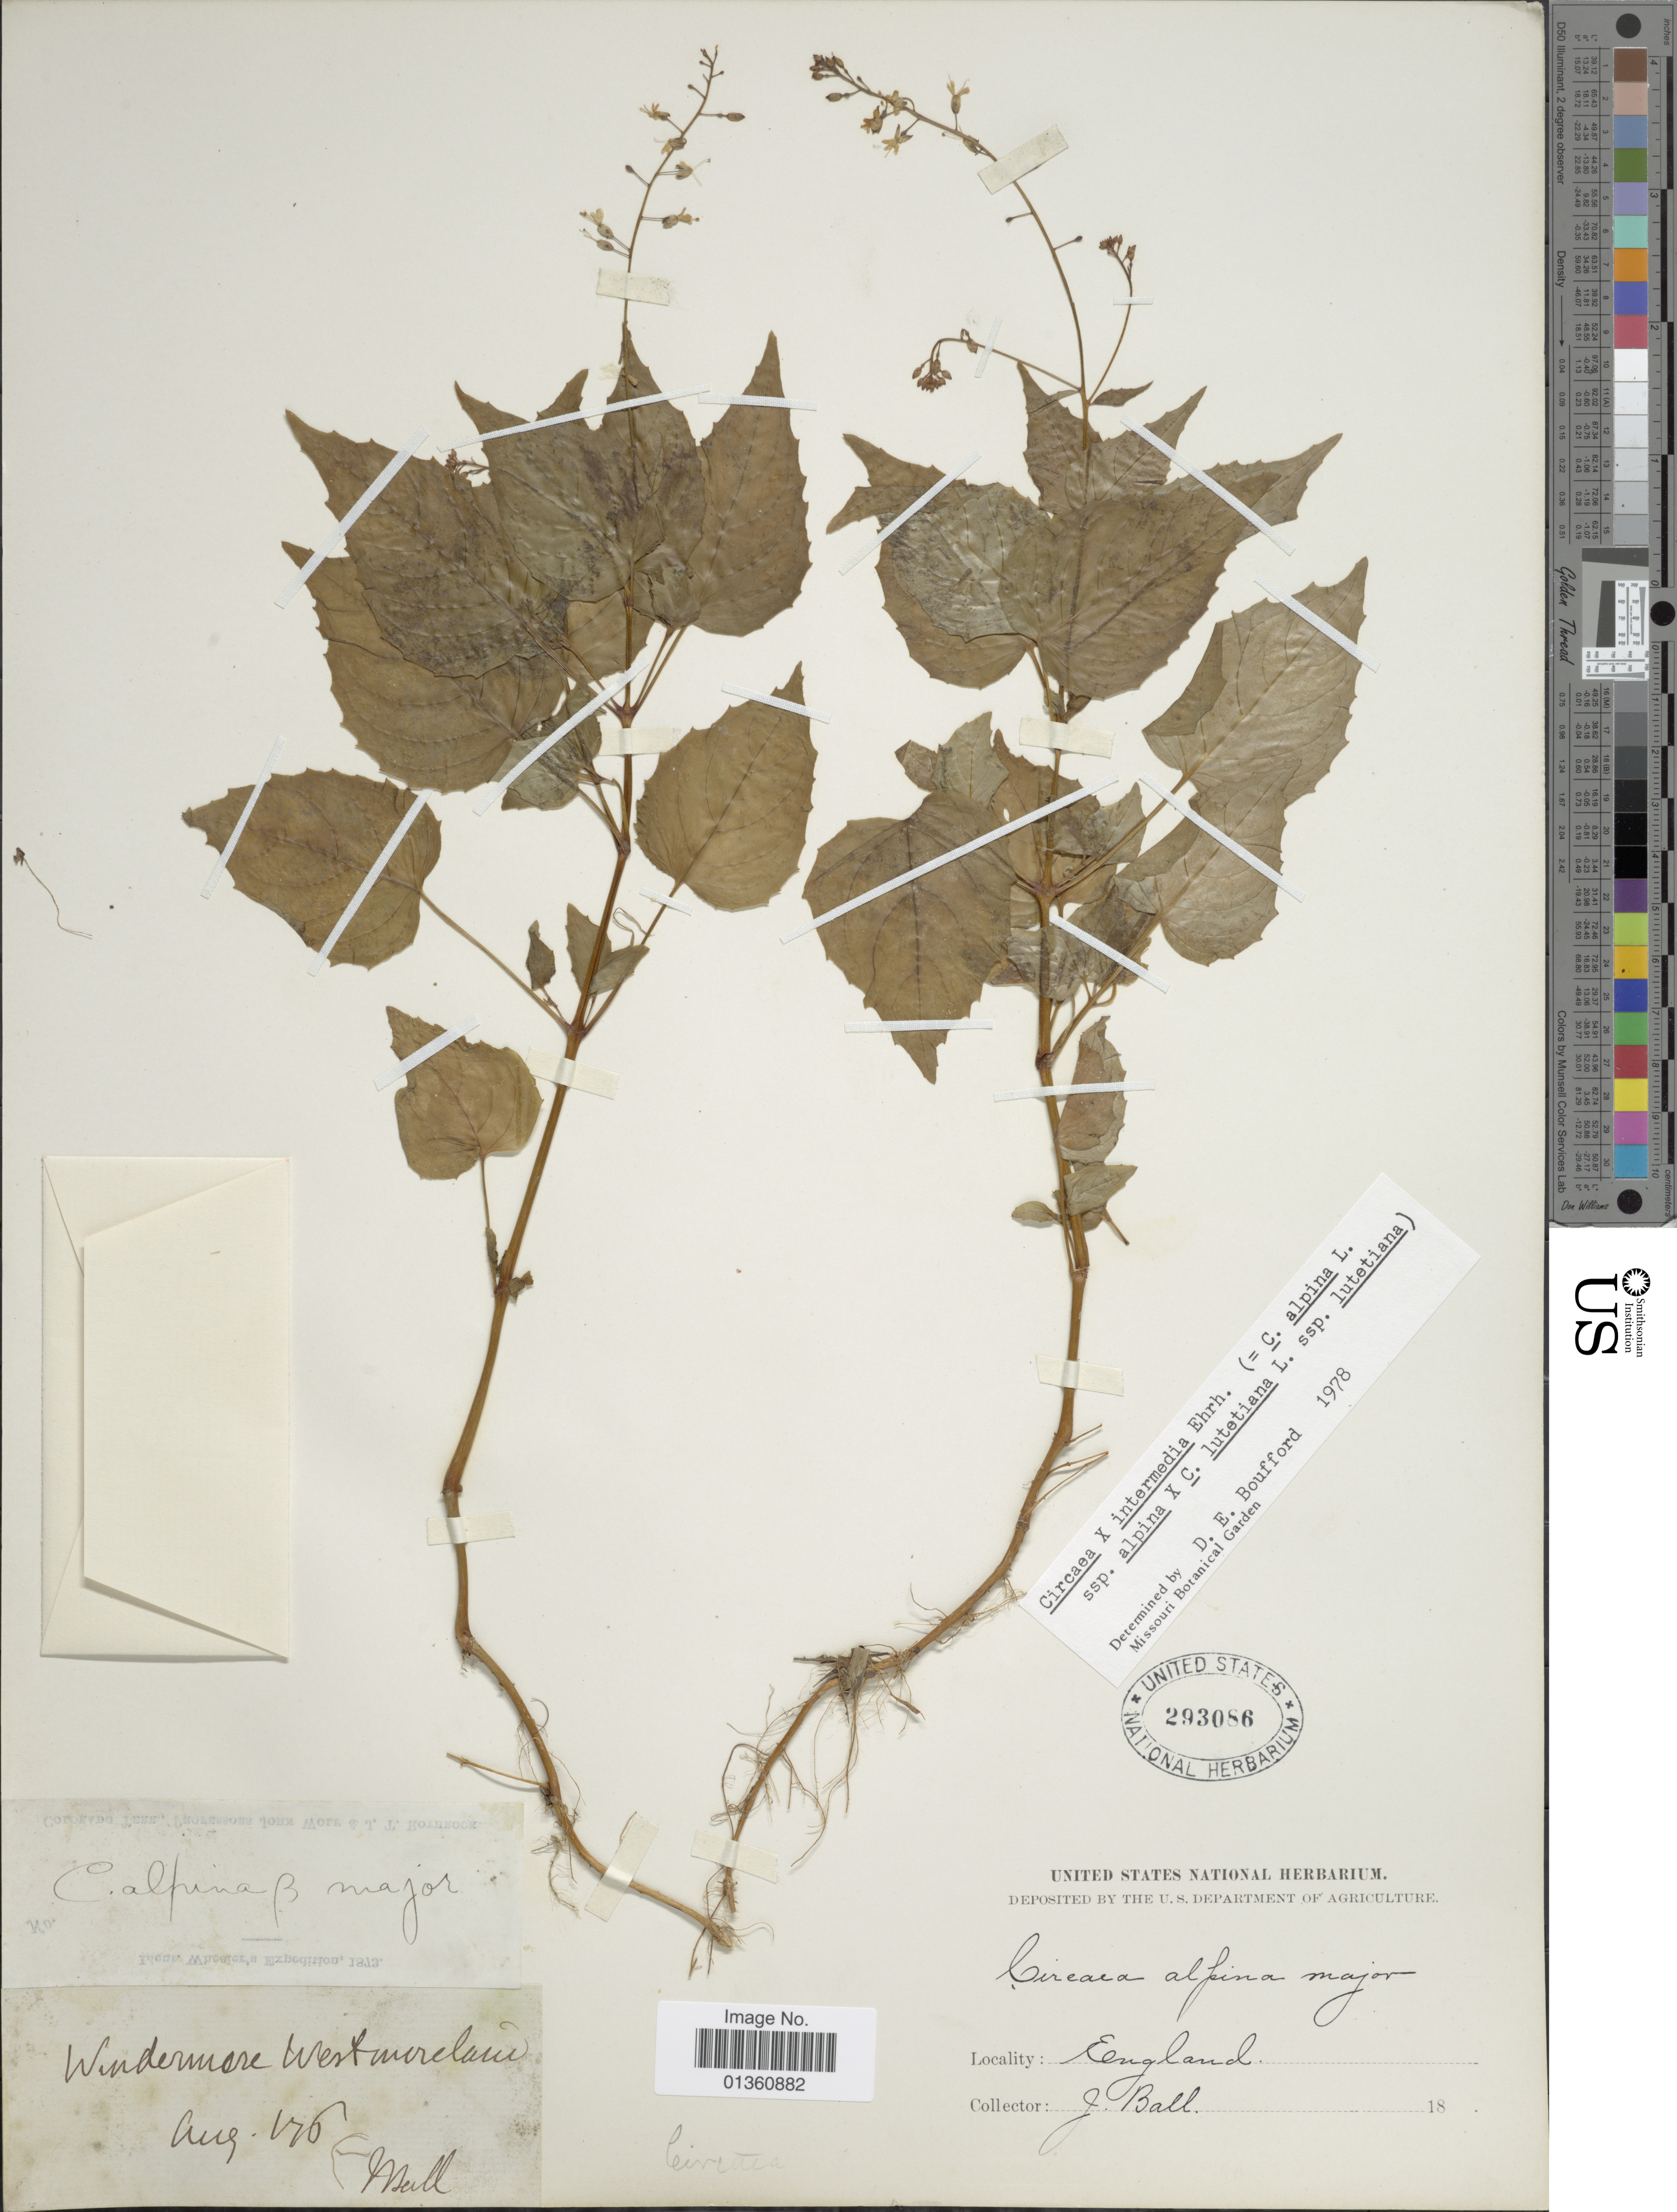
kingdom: Plantae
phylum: Tracheophyta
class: Magnoliopsida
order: Myrtales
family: Onagraceae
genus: Circaea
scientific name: Circaea x intermedia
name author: Ehrh.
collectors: J. Ball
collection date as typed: Transcribed d/m/y: /8/76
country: United Kingdom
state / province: England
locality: Windermore Westmoreland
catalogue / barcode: US 293086